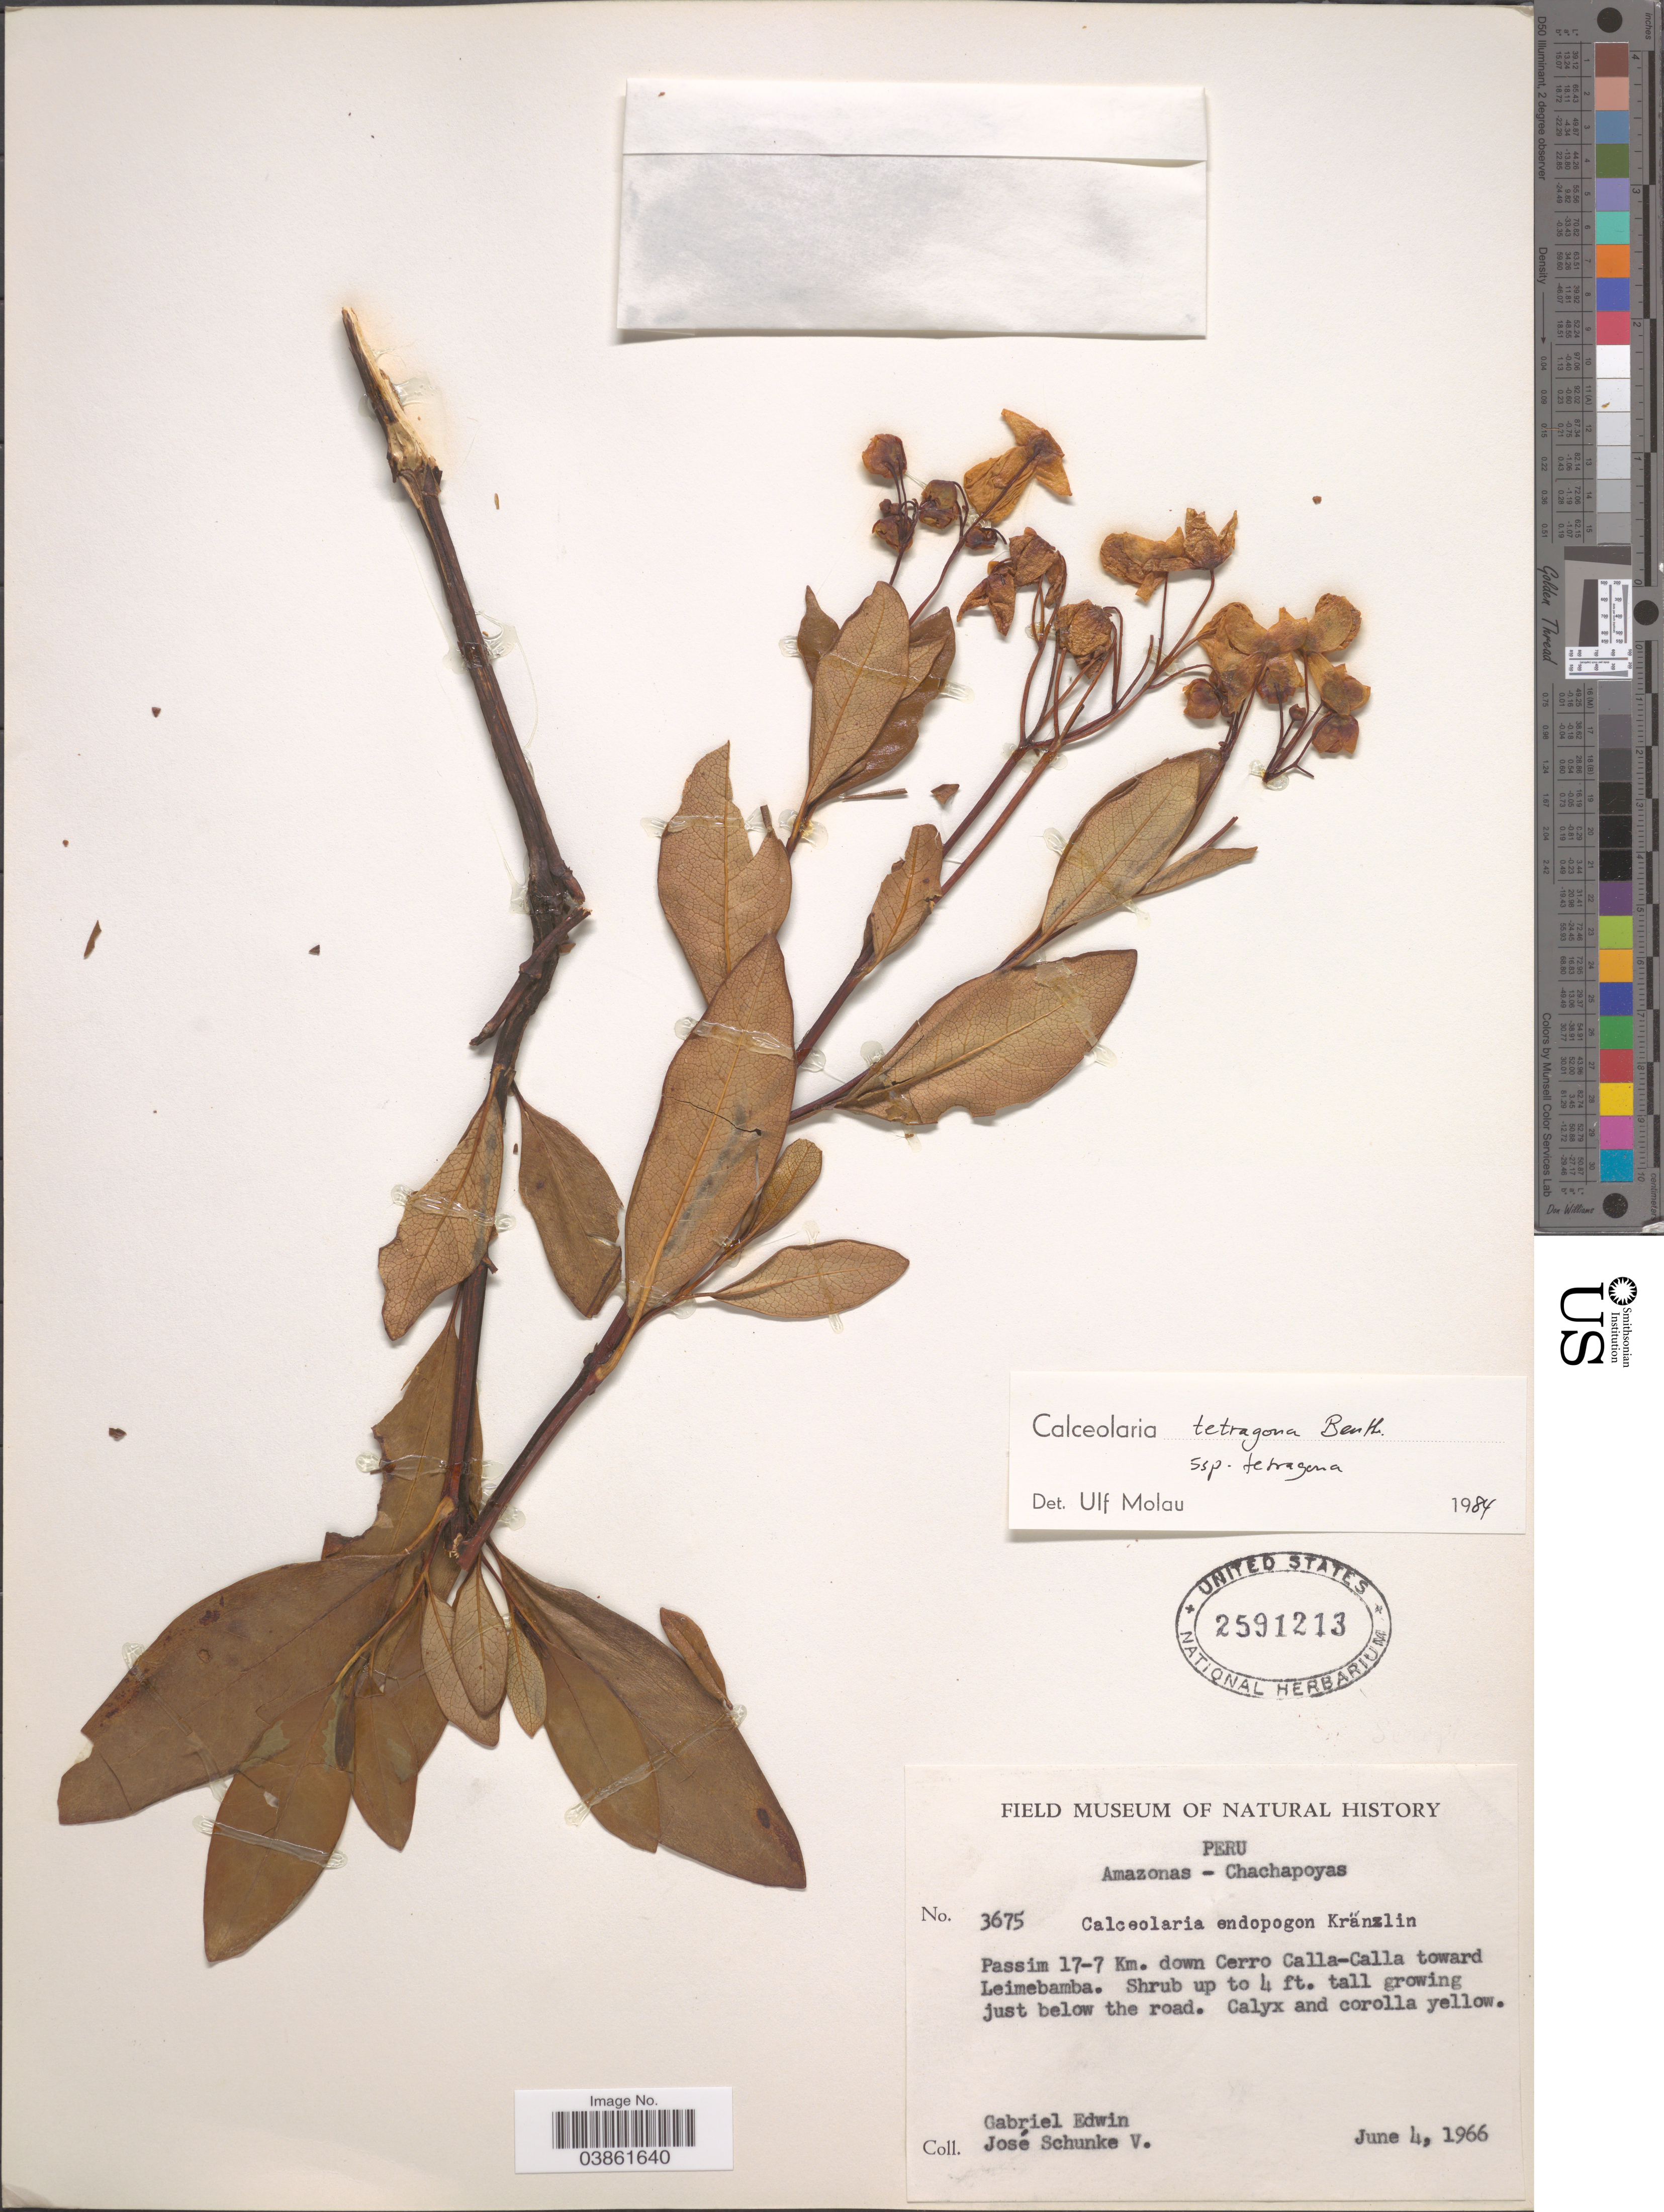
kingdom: Plantae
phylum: Tracheophyta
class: Magnoliopsida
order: Lamiales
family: Calceolariaceae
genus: Calceolaria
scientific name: Calceolaria tetragona subsp. tetragona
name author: Benth.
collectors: G. Edwin & J. Schunke Vigo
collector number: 3675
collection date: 1966-06-04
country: Peru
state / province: Amazonas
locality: Chachapoyas. Passim 17-7 Km. down Cerro Calla-Calla toward Leimebamba.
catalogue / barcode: US 2591213